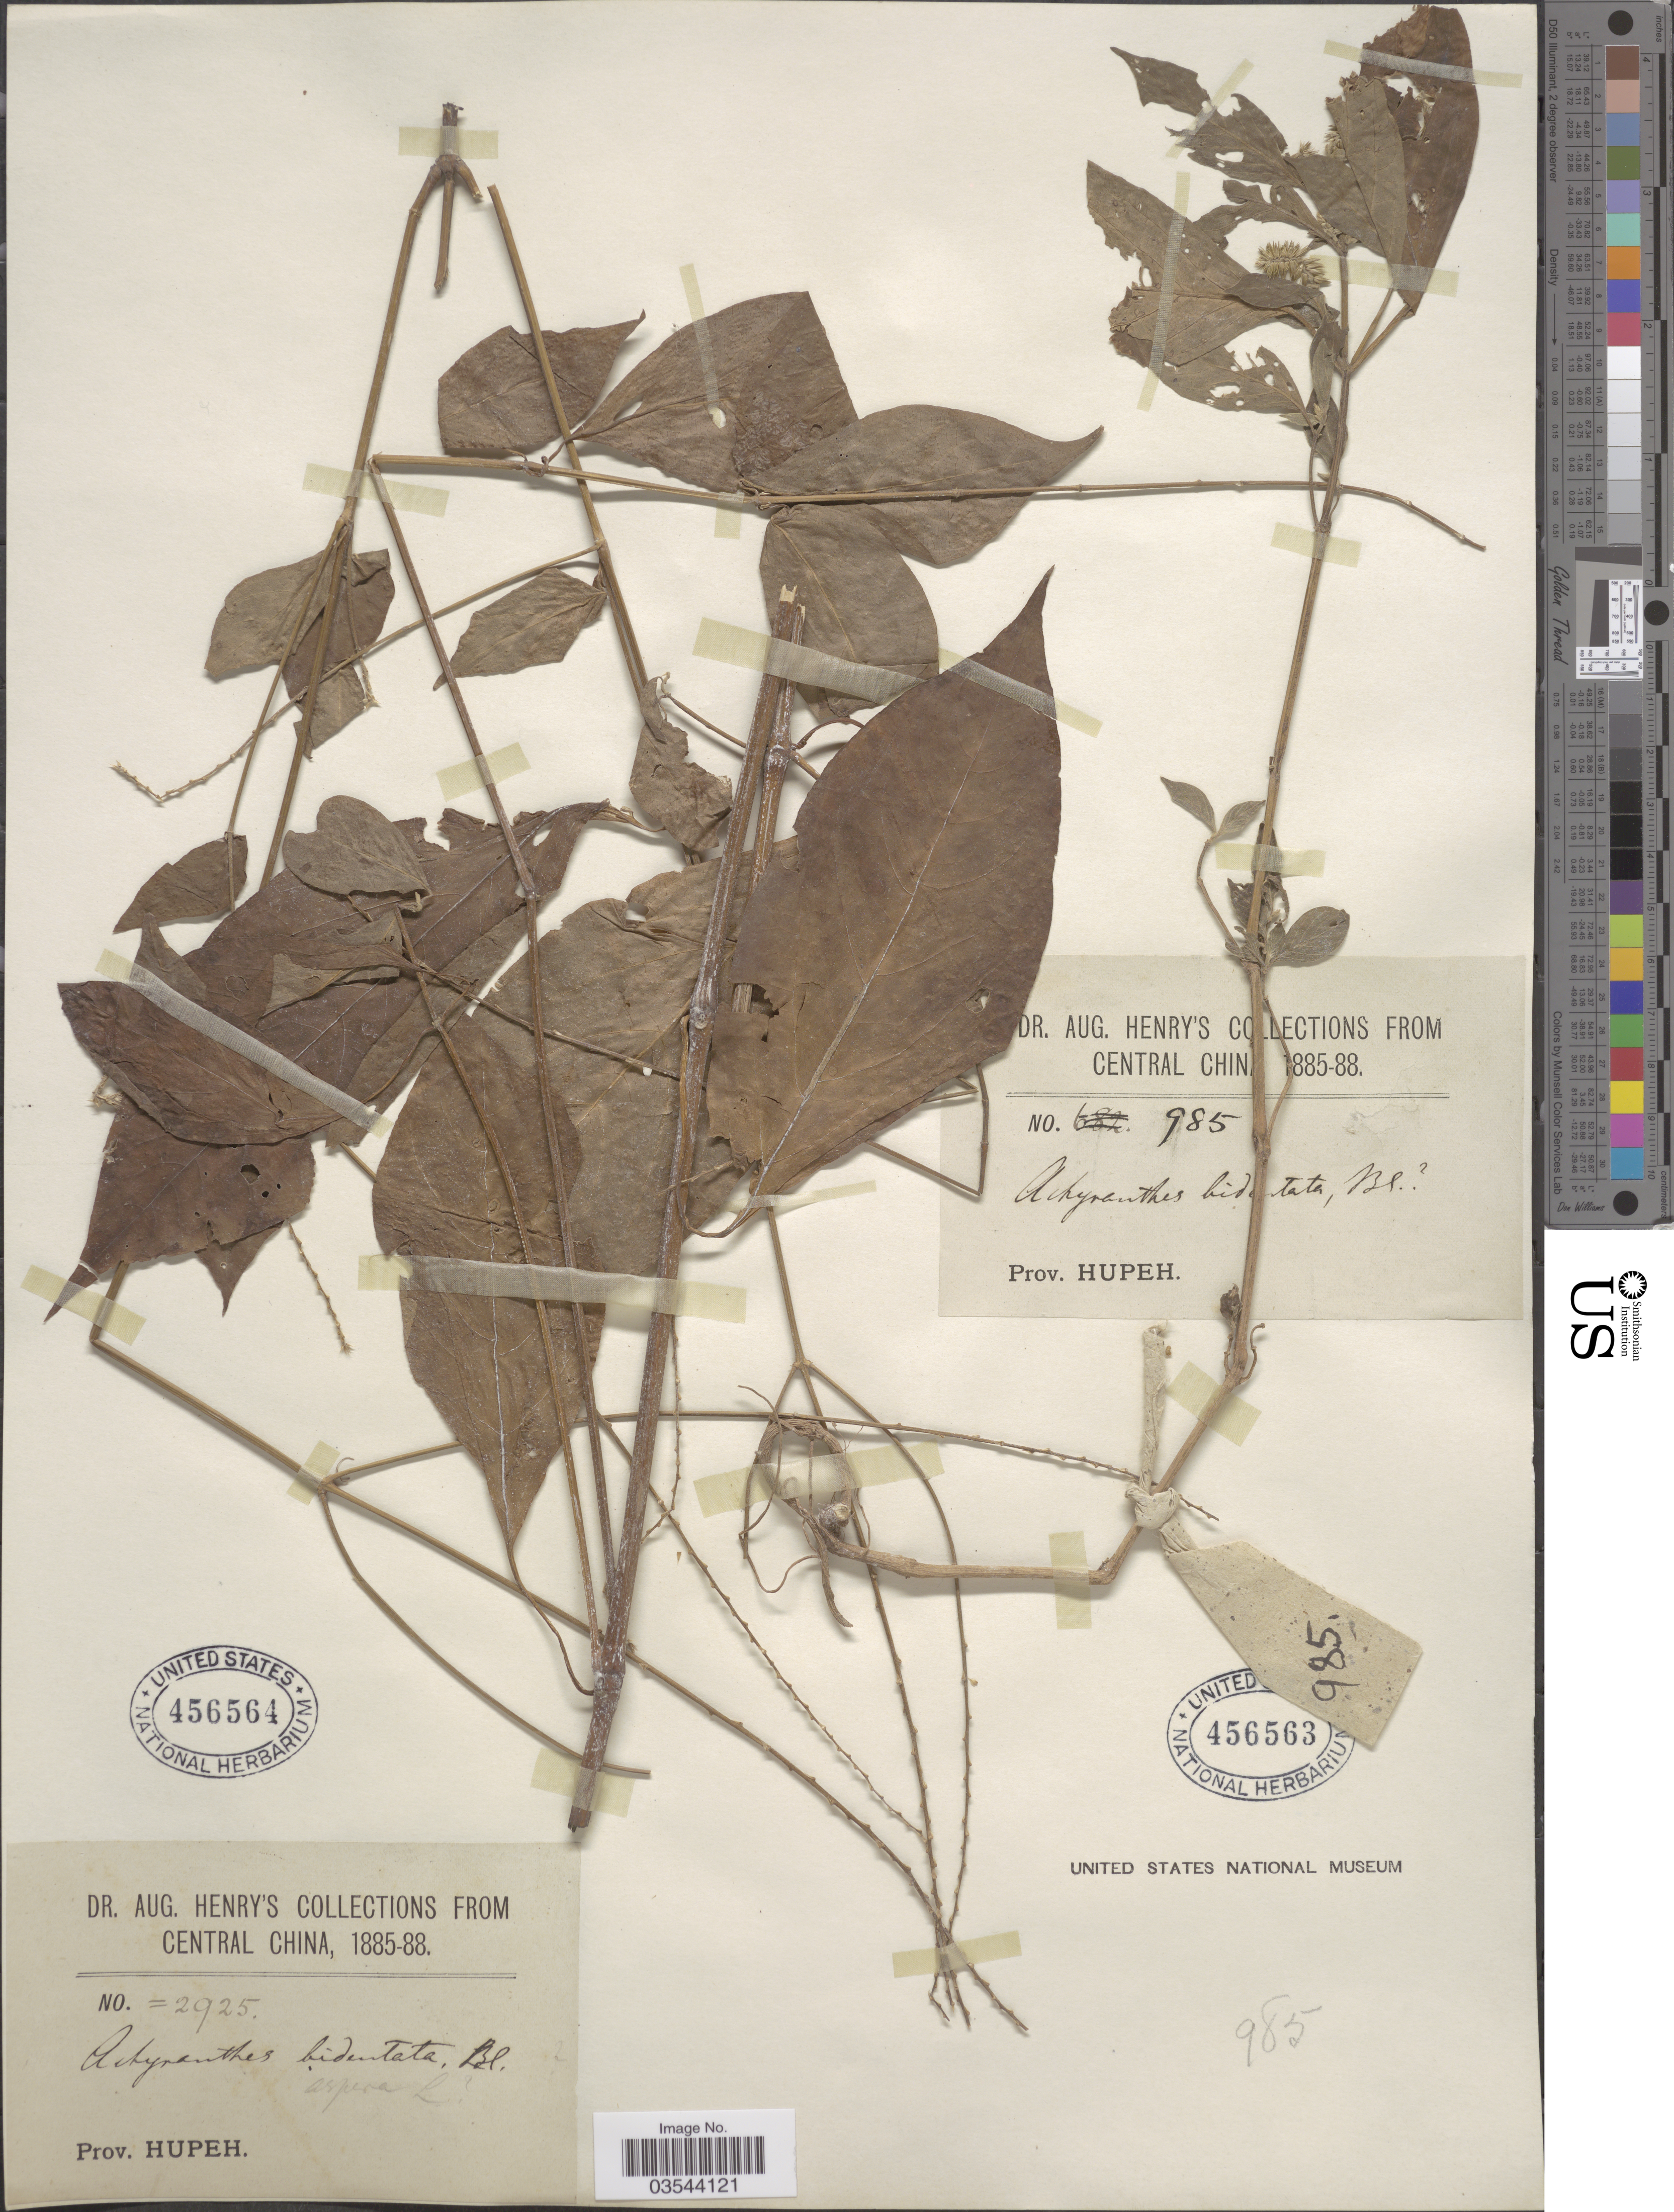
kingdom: Plantae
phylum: Tracheophyta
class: Magnoliopsida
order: Caryophyllales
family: Amaranthaceae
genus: Achyranthes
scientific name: Achyranthes bidentata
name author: Blume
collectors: A. Henry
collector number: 985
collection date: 1885/1888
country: China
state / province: Hubei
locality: Central Chin [illegible text]. Prov. Hupeh.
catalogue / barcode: US 456563-2